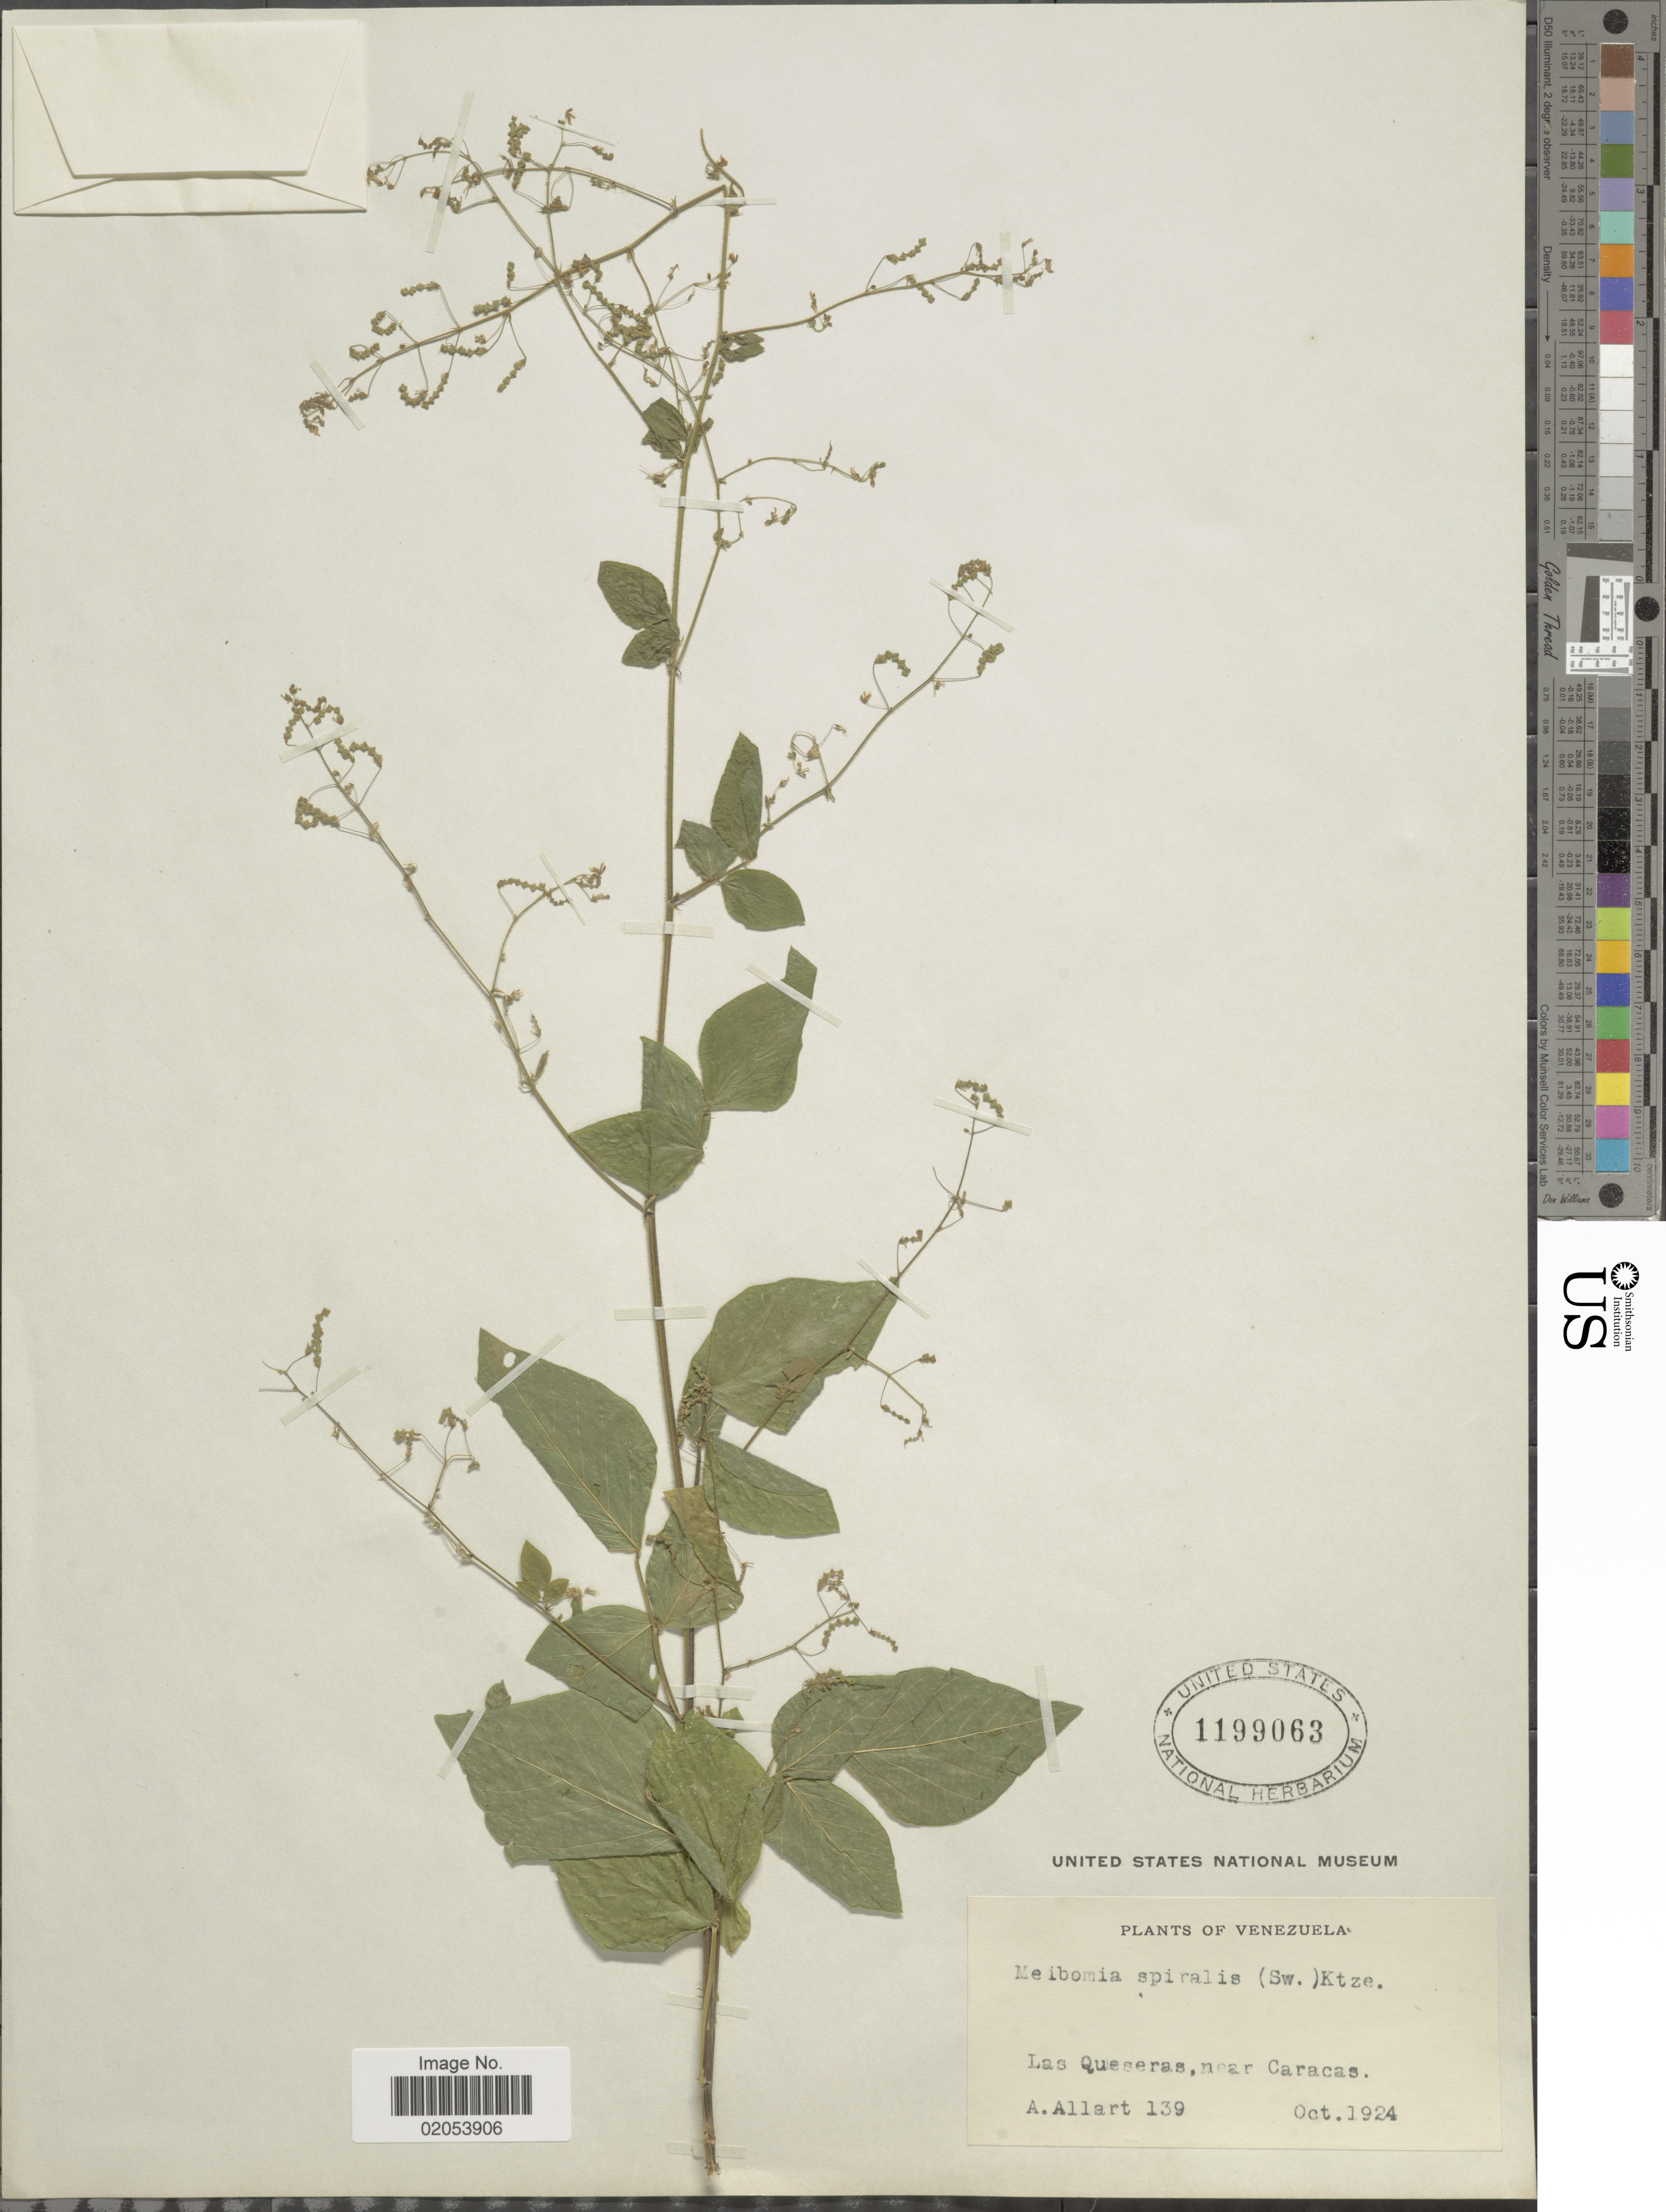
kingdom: Plantae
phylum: Tracheophyta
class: Magnoliopsida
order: Fabales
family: Fabaceae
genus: Desmodium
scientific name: Desmodium procumbens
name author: (Mill.) Hitchc.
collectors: A. Allart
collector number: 139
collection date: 1924-10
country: Venezuela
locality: Las Queseras, near Caracas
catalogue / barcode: US 1199063